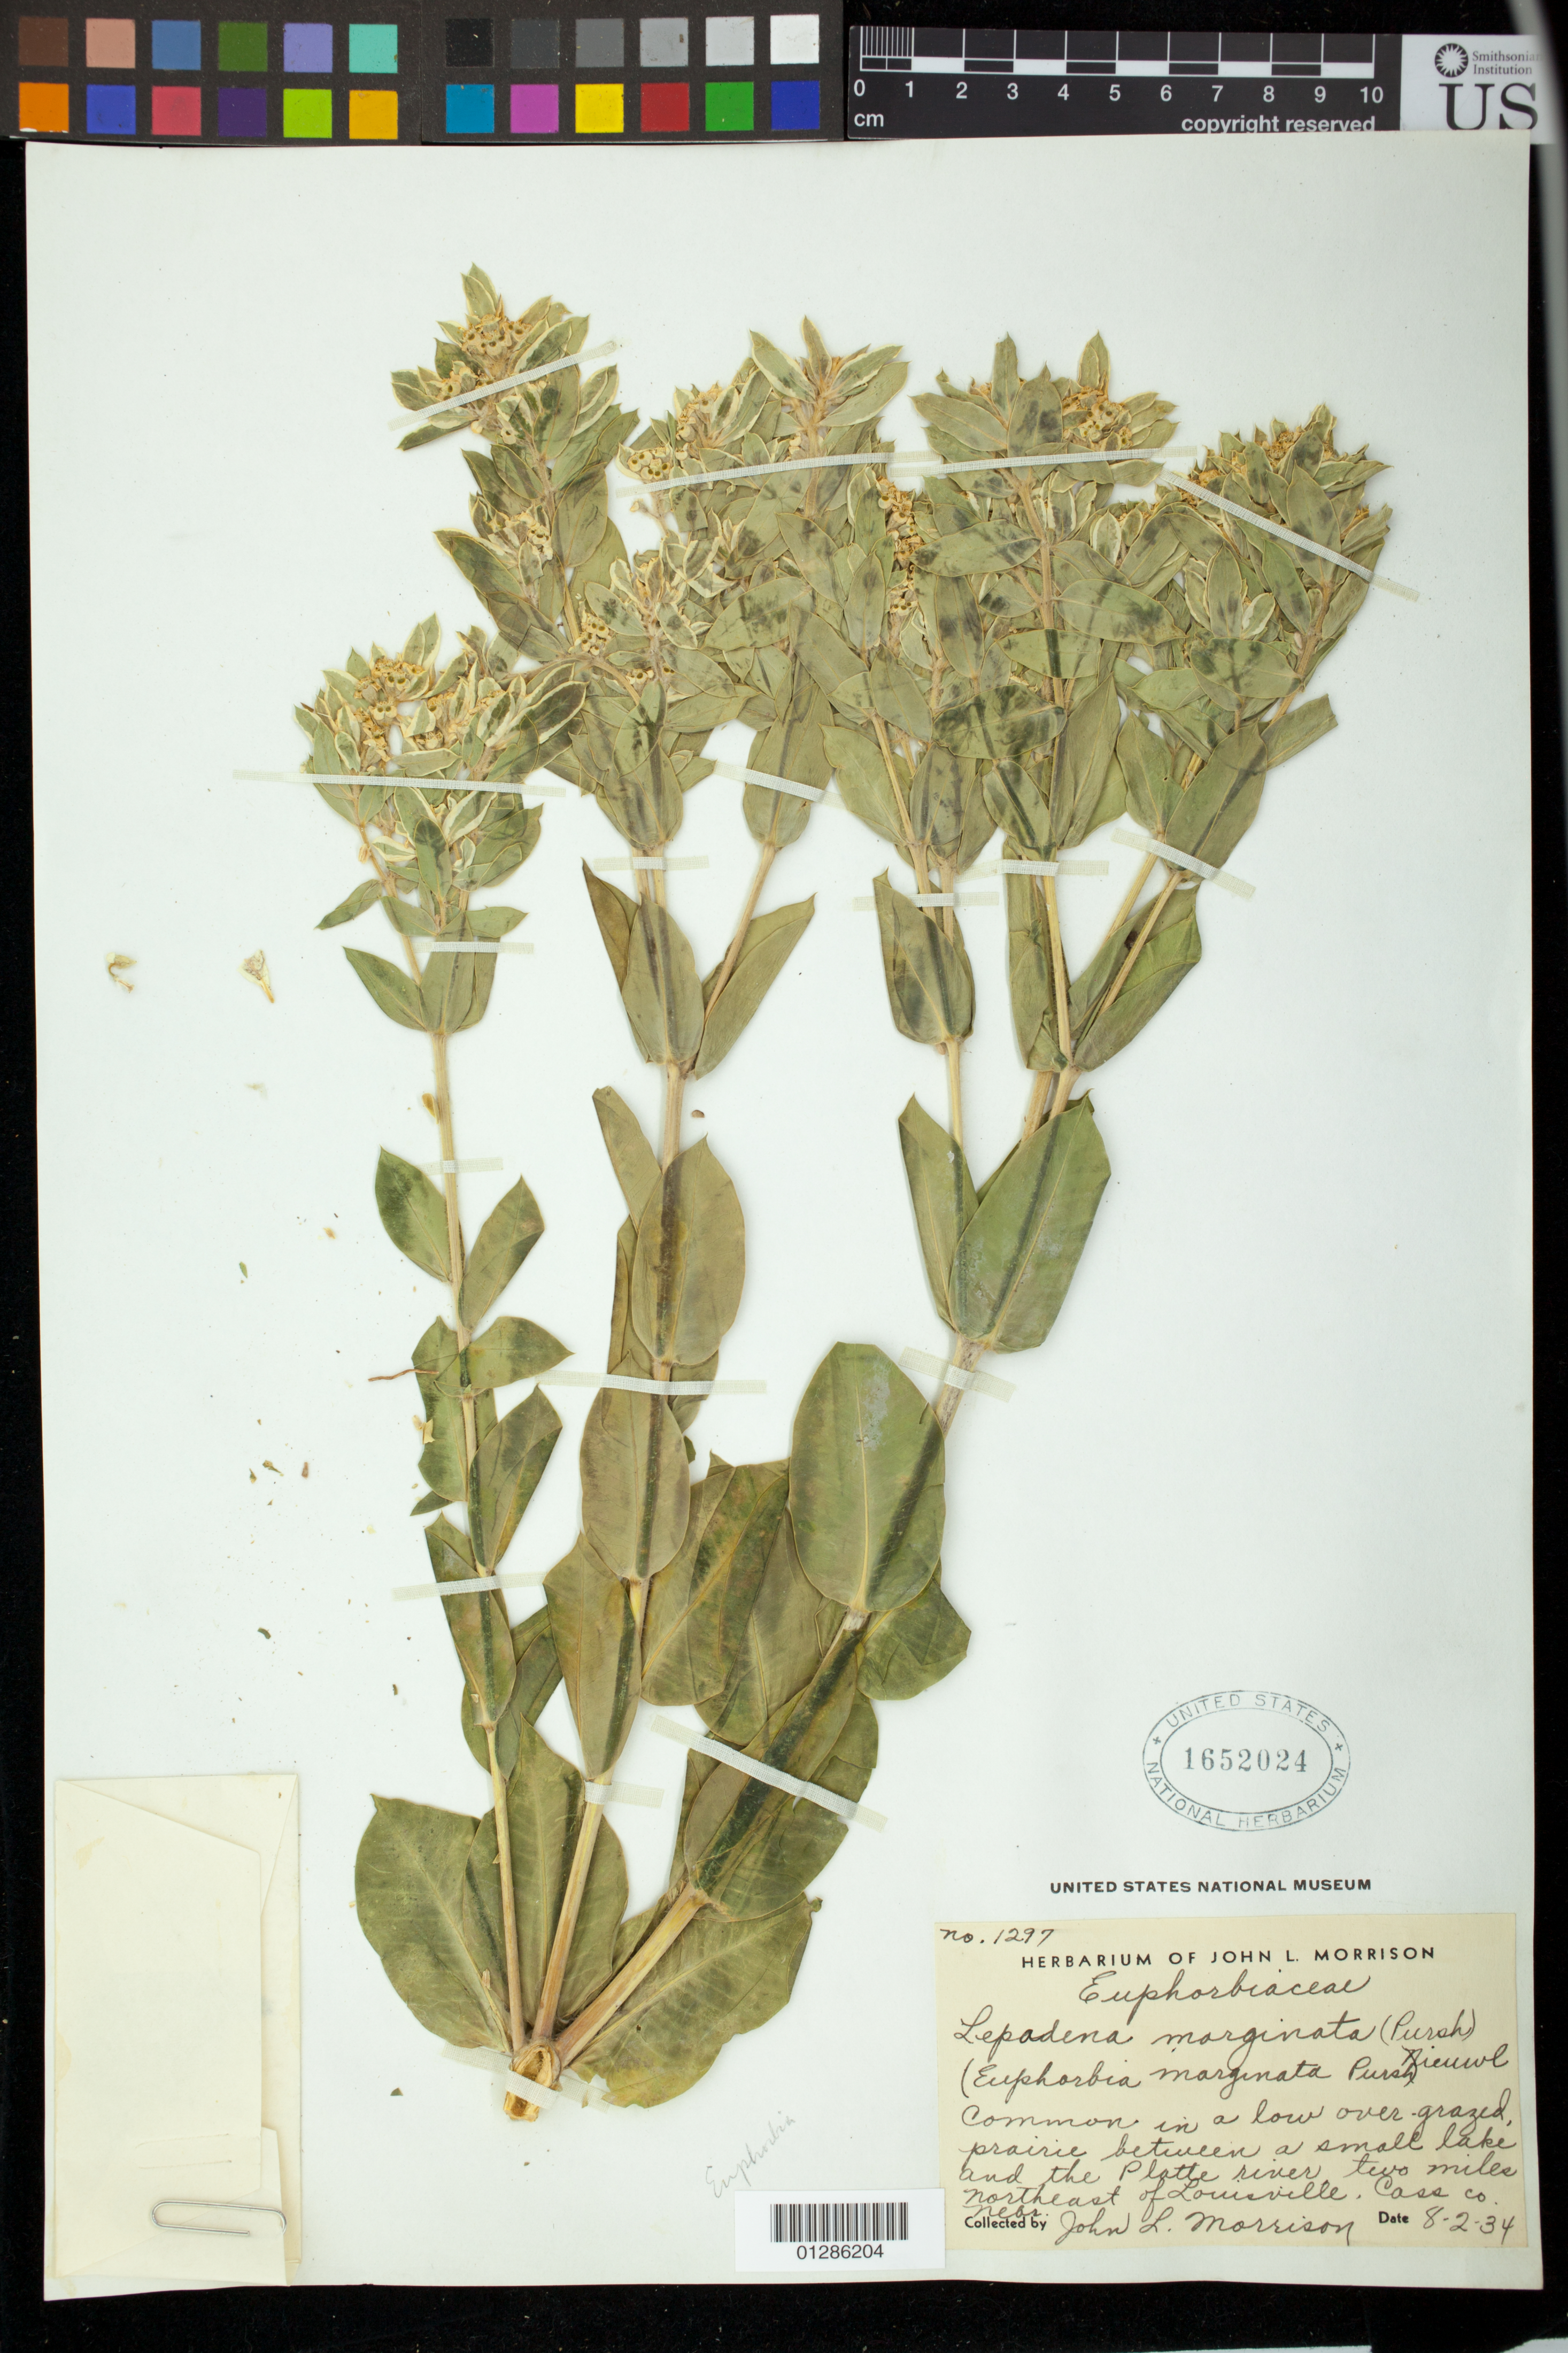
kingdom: Plantae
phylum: Tracheophyta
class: Magnoliopsida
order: Malpighiales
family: Euphorbiaceae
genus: Euphorbia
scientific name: Euphorbia marginata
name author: Pursh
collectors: J. L. Morrison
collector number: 1297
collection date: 1934-08-02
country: United States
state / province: Nebraska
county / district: Cass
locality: Between a small lake and the Platte river two miles northeast of Louisville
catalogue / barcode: US 1652024